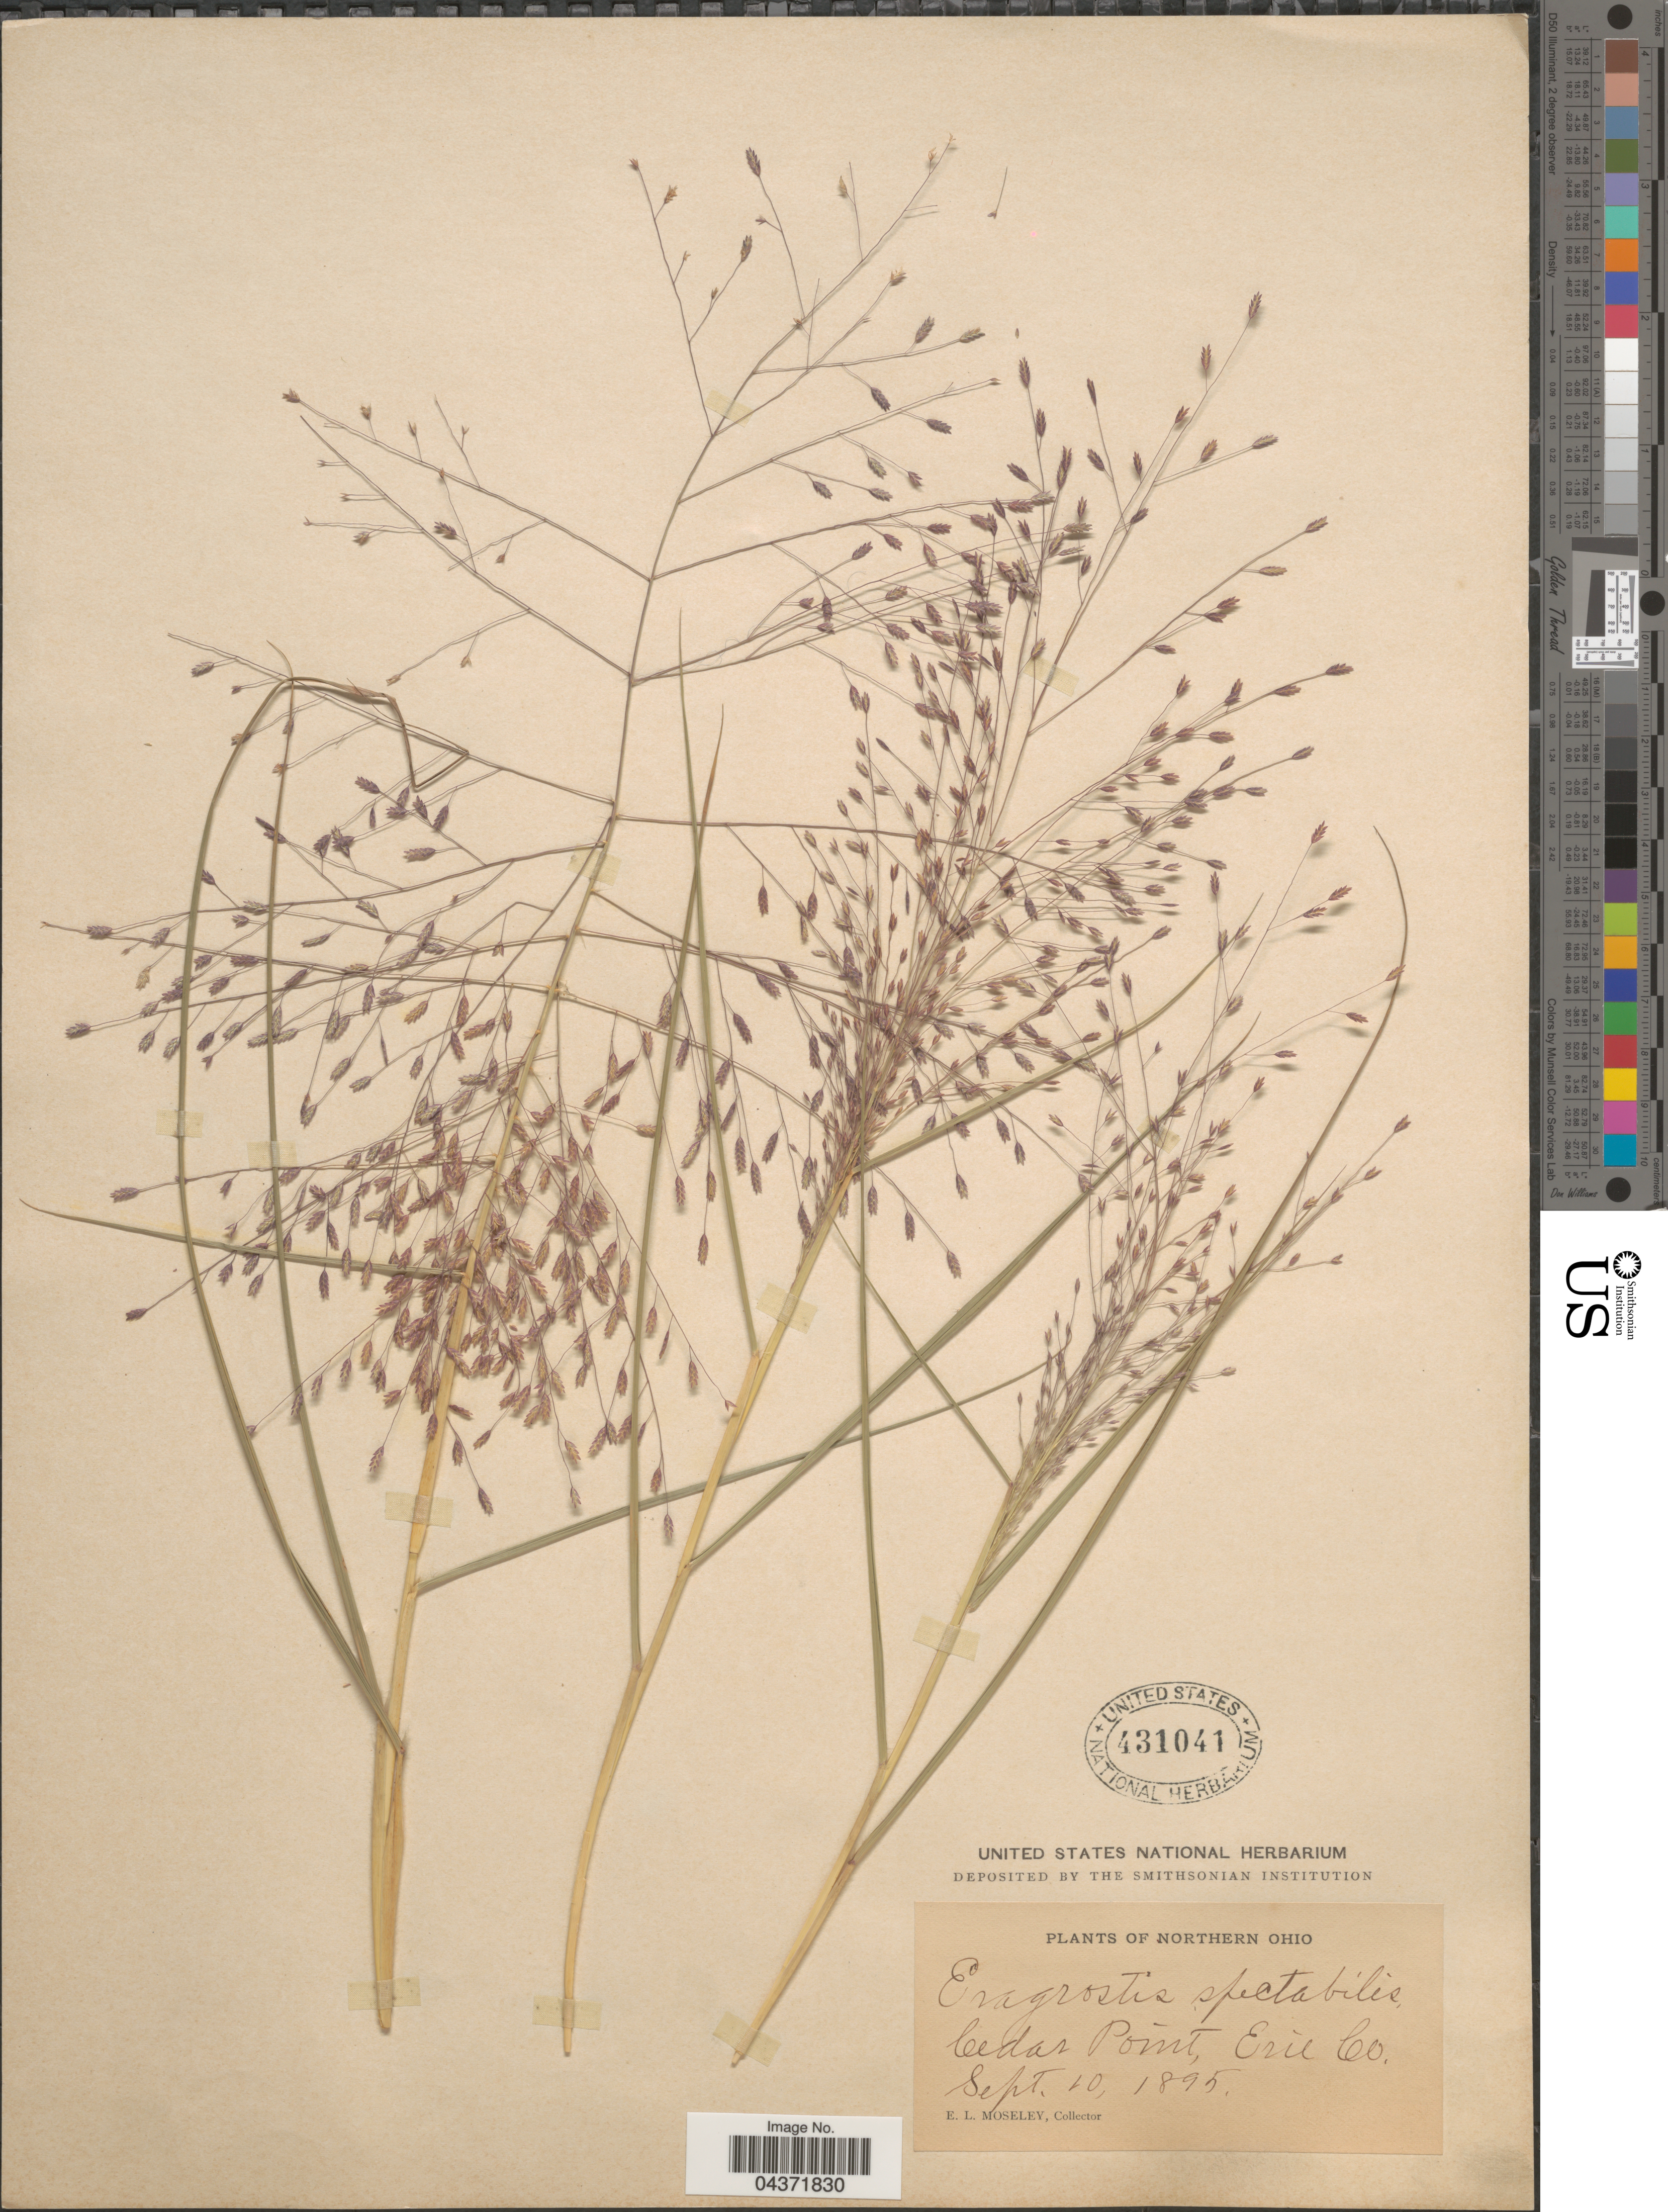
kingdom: Plantae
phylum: Tracheophyta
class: Liliopsida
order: Poales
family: Poaceae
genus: Eragrostis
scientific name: Eragrostis spectabilis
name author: (Pursh) Steud.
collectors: E. Moseley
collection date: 1895-09-10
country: United States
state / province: Ohio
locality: Northern Ohio. Cedar Point, Erie Co.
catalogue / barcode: US 431041